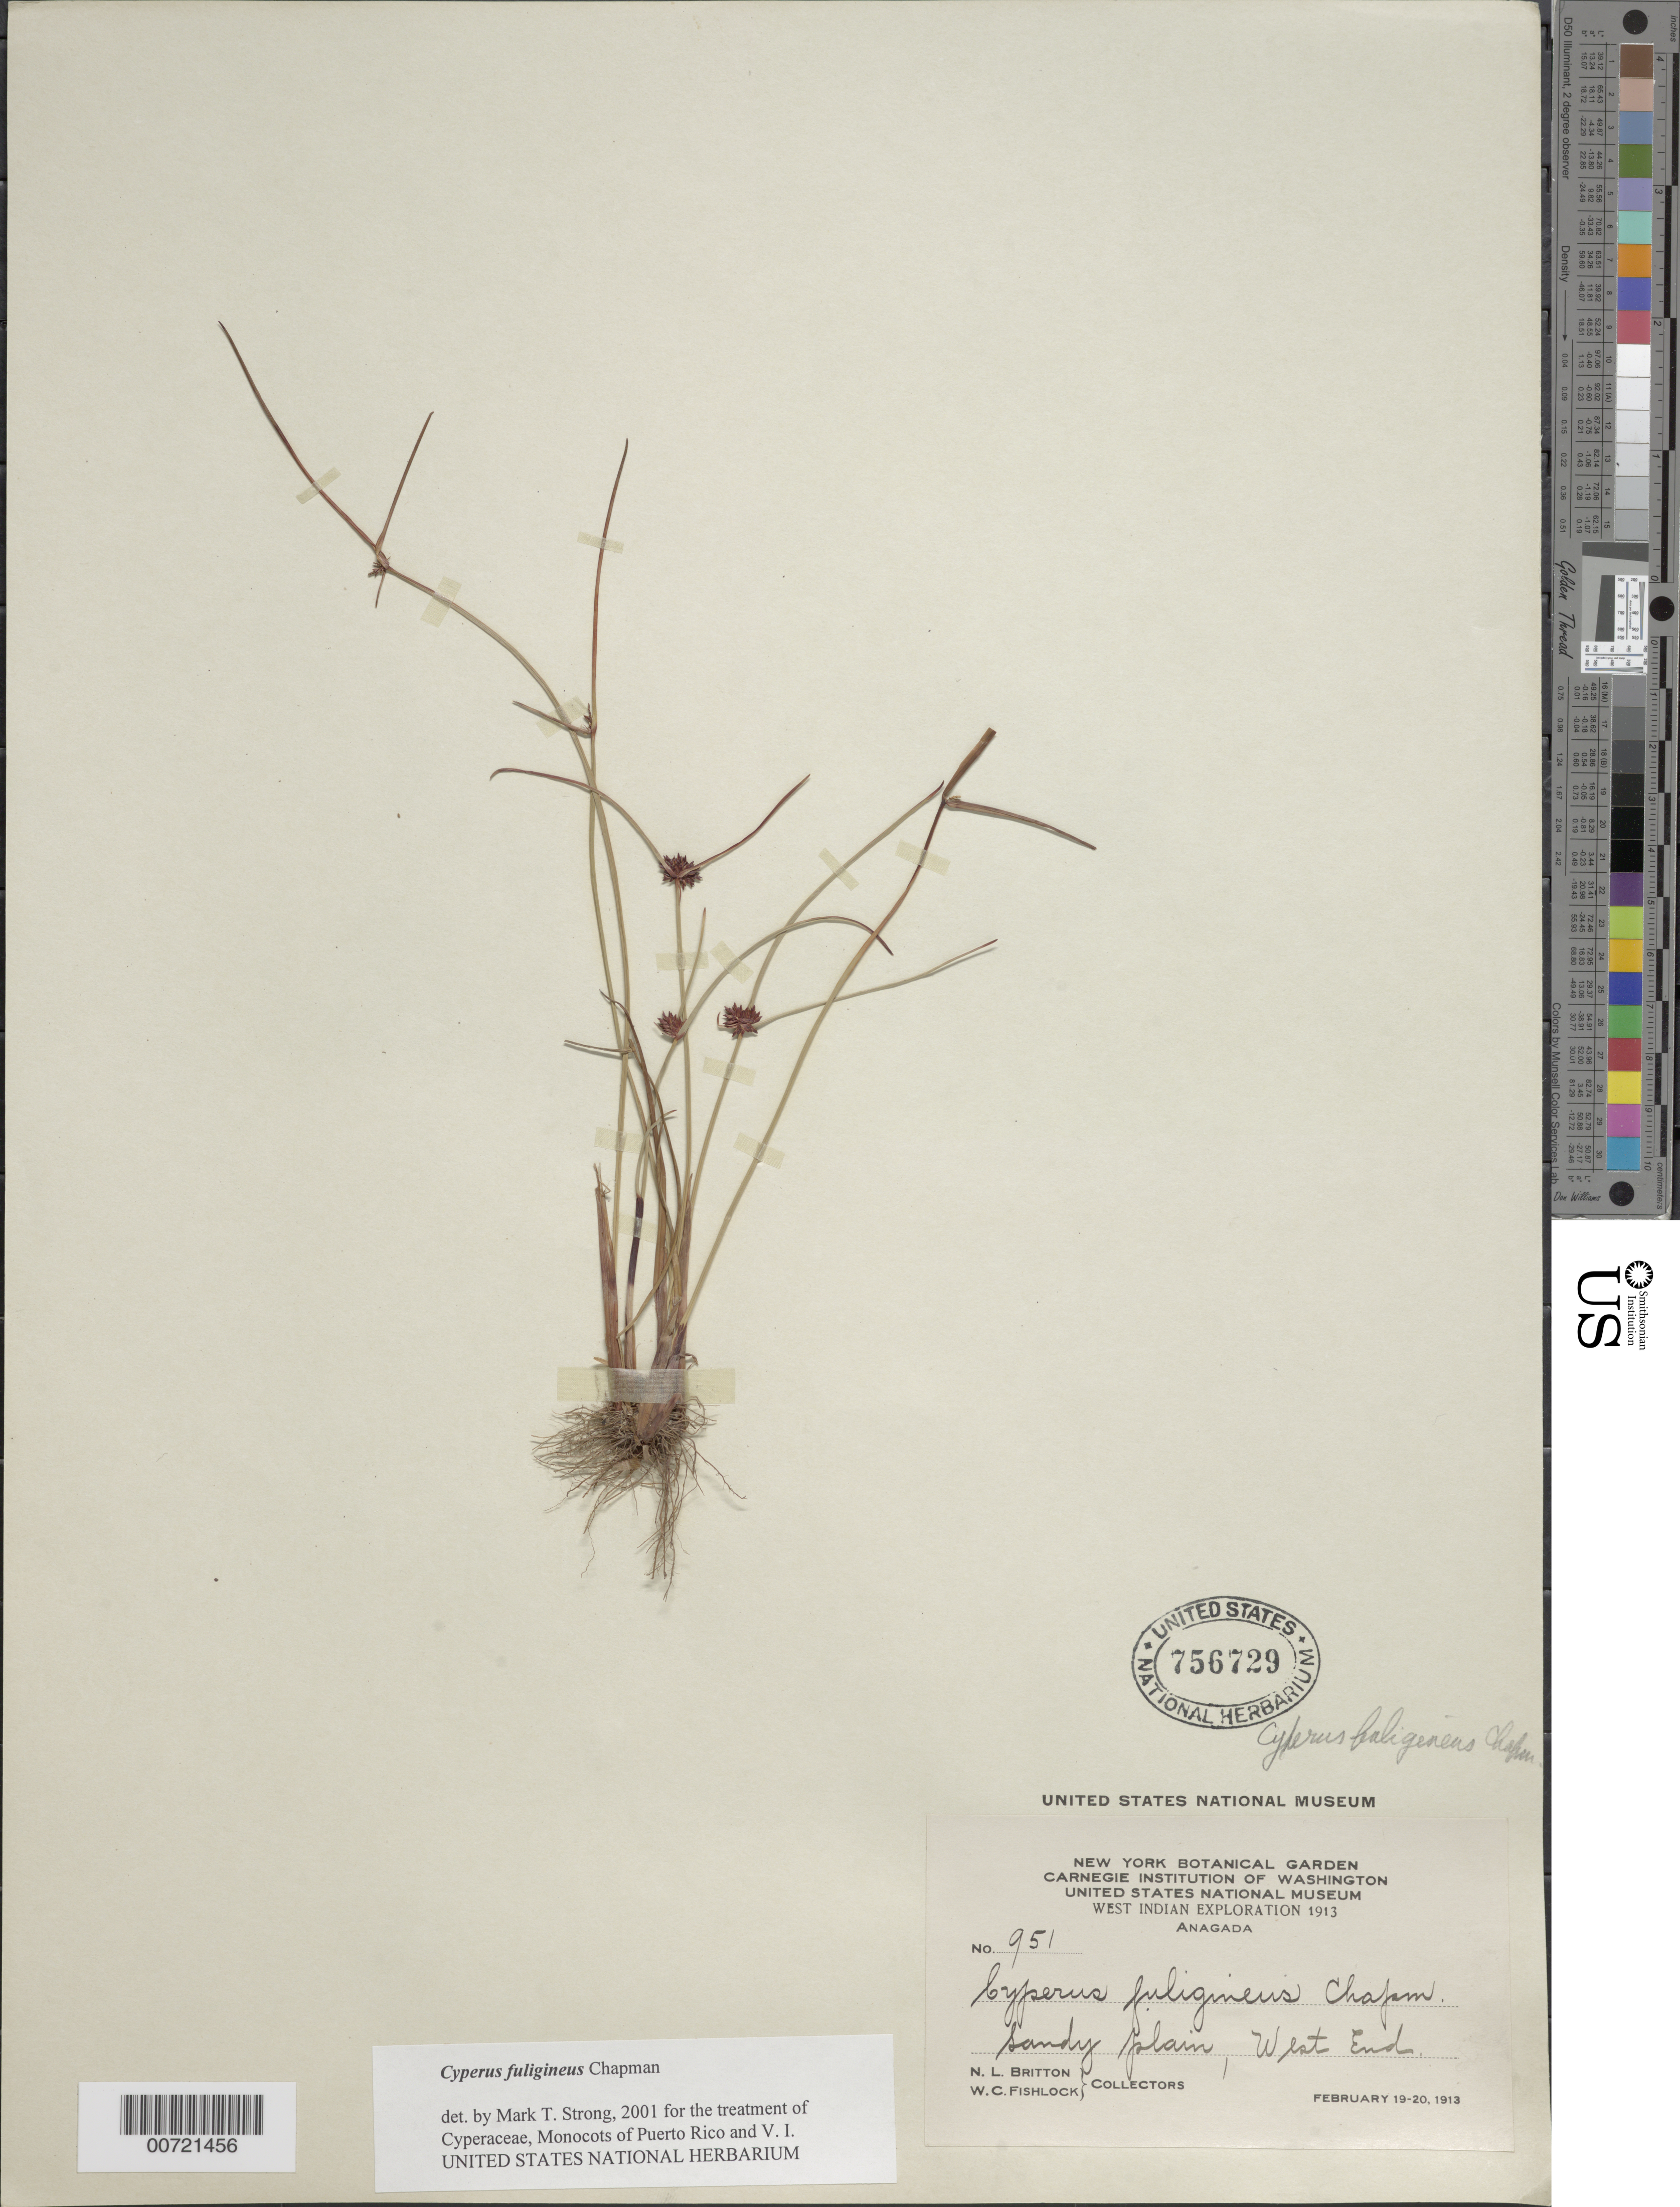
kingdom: Plantae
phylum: Tracheophyta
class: Liliopsida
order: Poales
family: Cyperaceae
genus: Cyperus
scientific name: Cyperus fuligineus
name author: Chapm.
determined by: Strong, M. T., (US), Smithsonian Institution - National Museum of Natural History (UNITED STATES)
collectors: N. Britton & W. Fishlock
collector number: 951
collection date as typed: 19 Feb 1913 to 20 Feb 1913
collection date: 1913-02-19/1913-02-20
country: British Virgin Islands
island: Anegada I.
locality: Anegada: West End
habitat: Sandy plain.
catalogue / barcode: US 756729